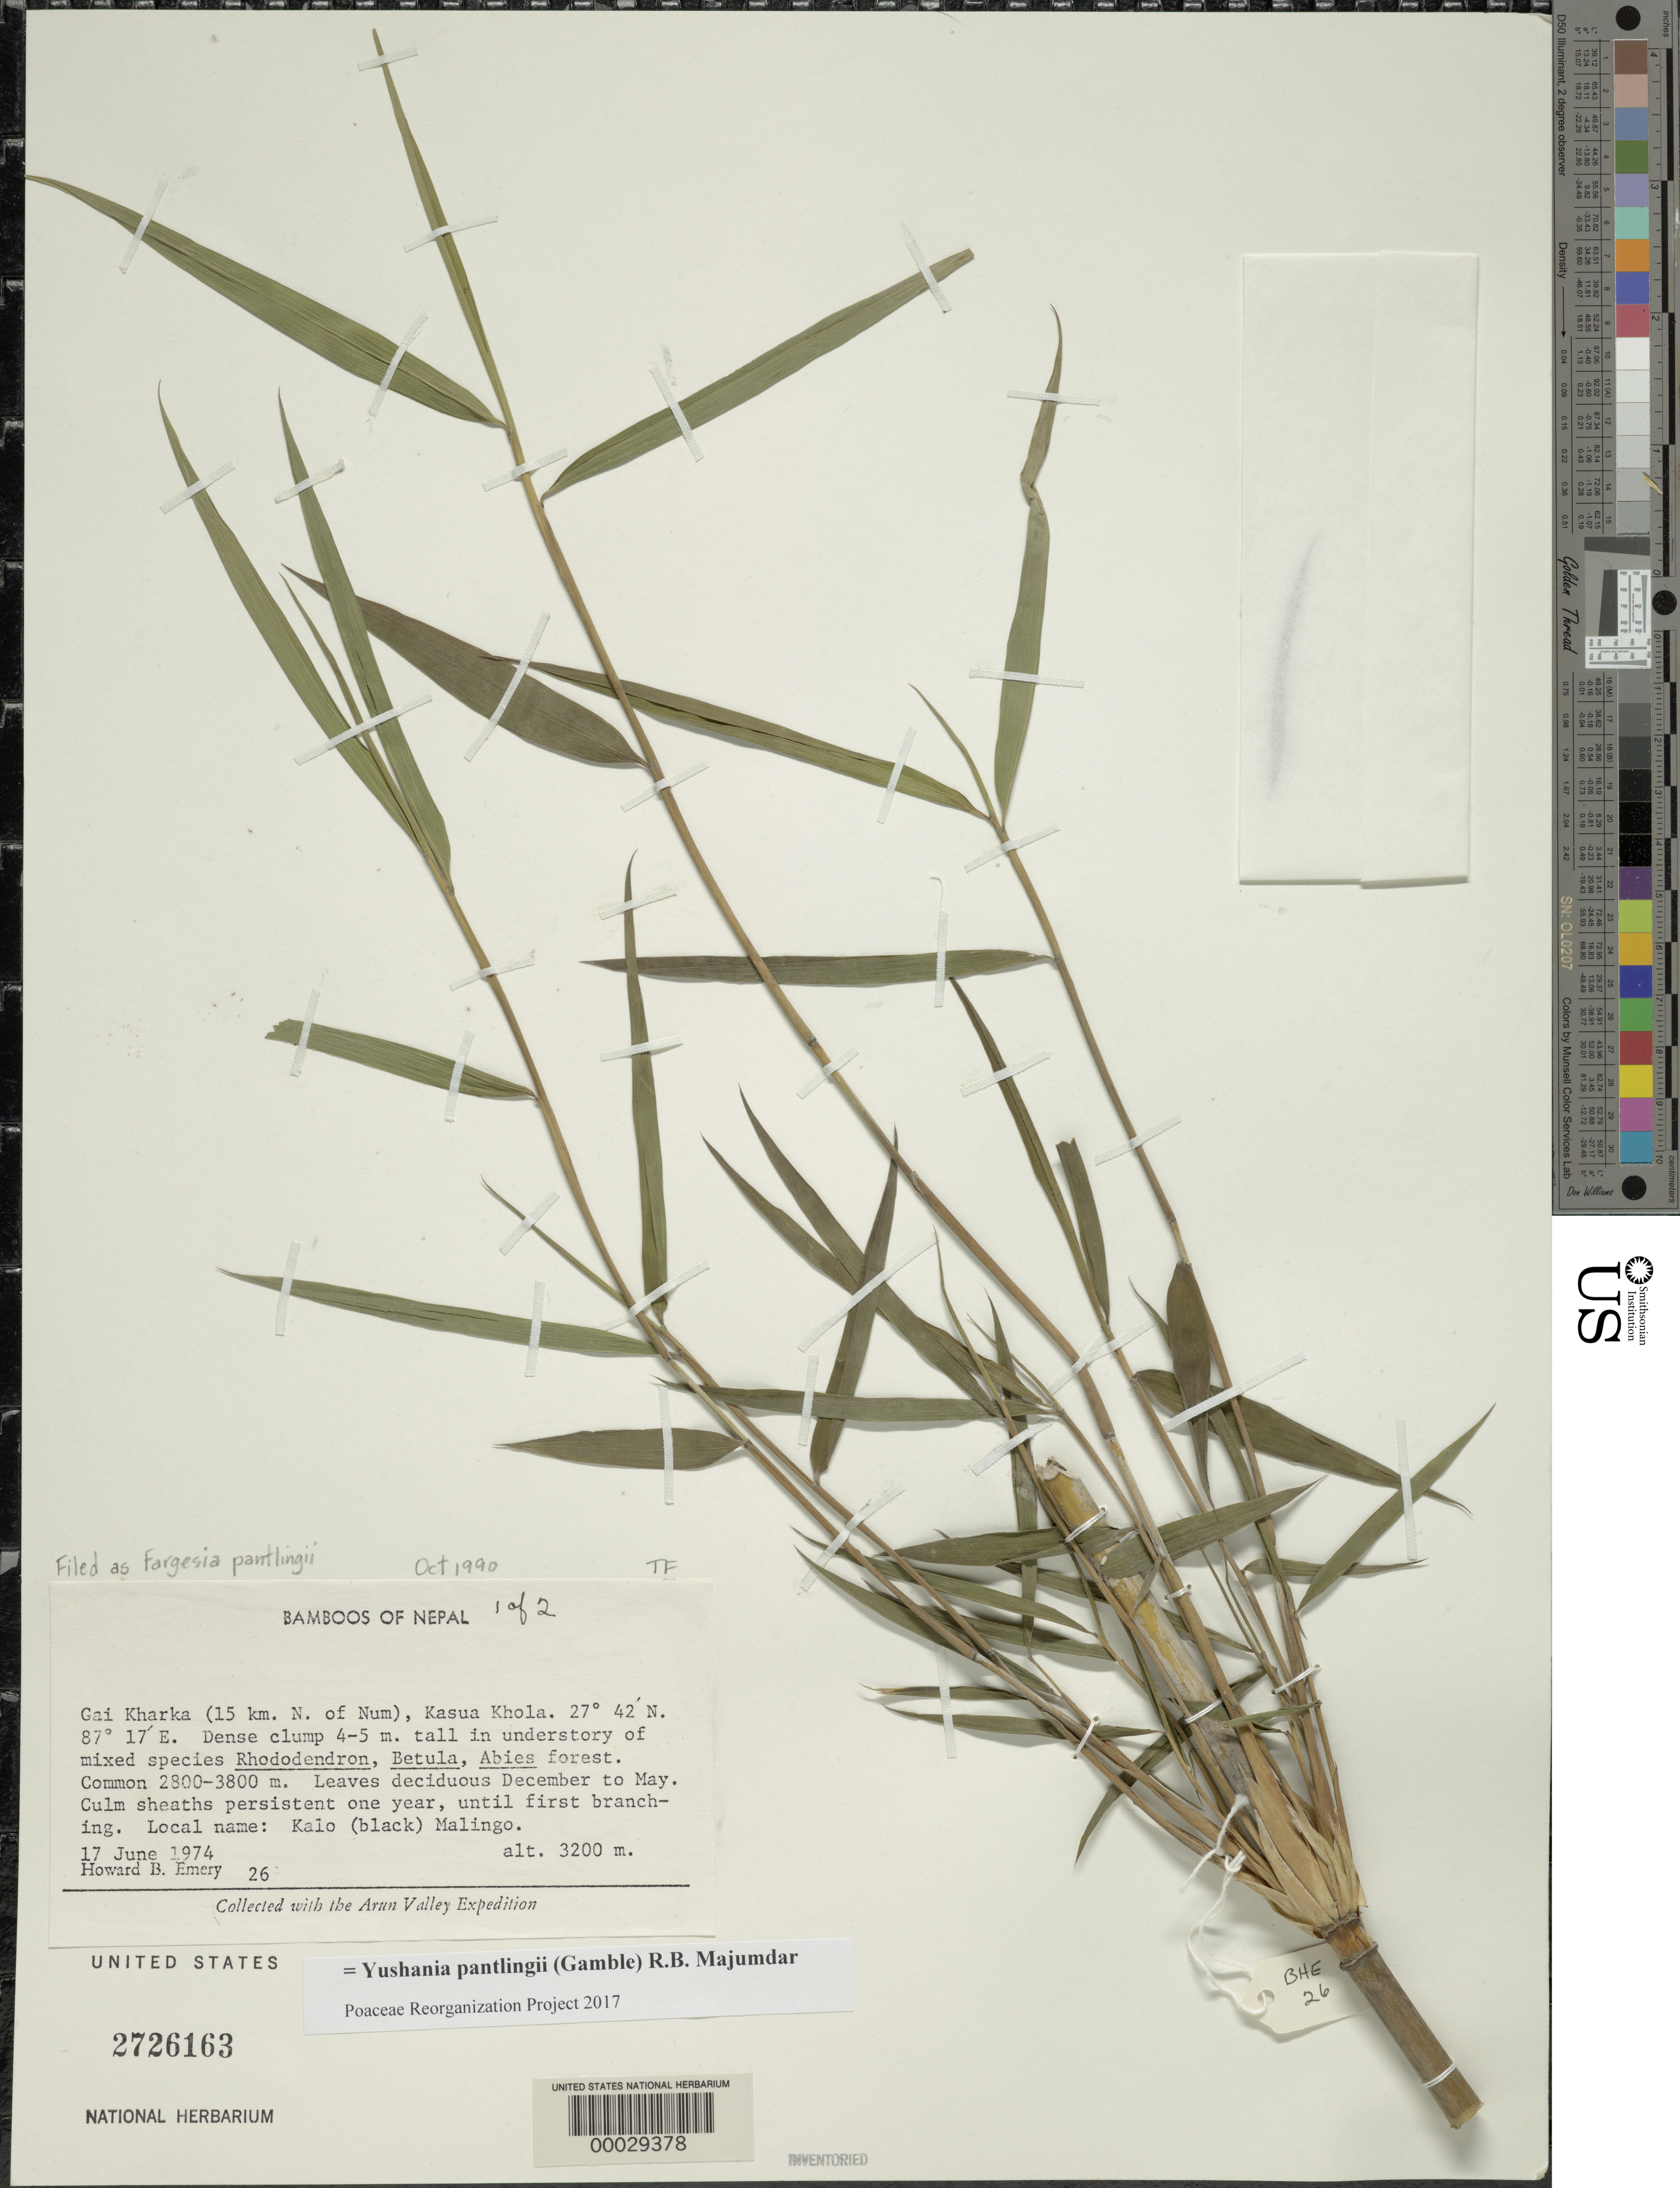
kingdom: Plantae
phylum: Tracheophyta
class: Liliopsida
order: Poales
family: Poaceae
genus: Yushania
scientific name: Yushania pantlingii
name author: (Gamble) R.B. Majumdar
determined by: Poaceae Reorganization Project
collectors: H. B. Emery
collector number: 26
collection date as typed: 17 Jun 1974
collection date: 1974-06-17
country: Nepal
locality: Kasua khola, gai kharka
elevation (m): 3200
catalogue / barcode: US 2726163